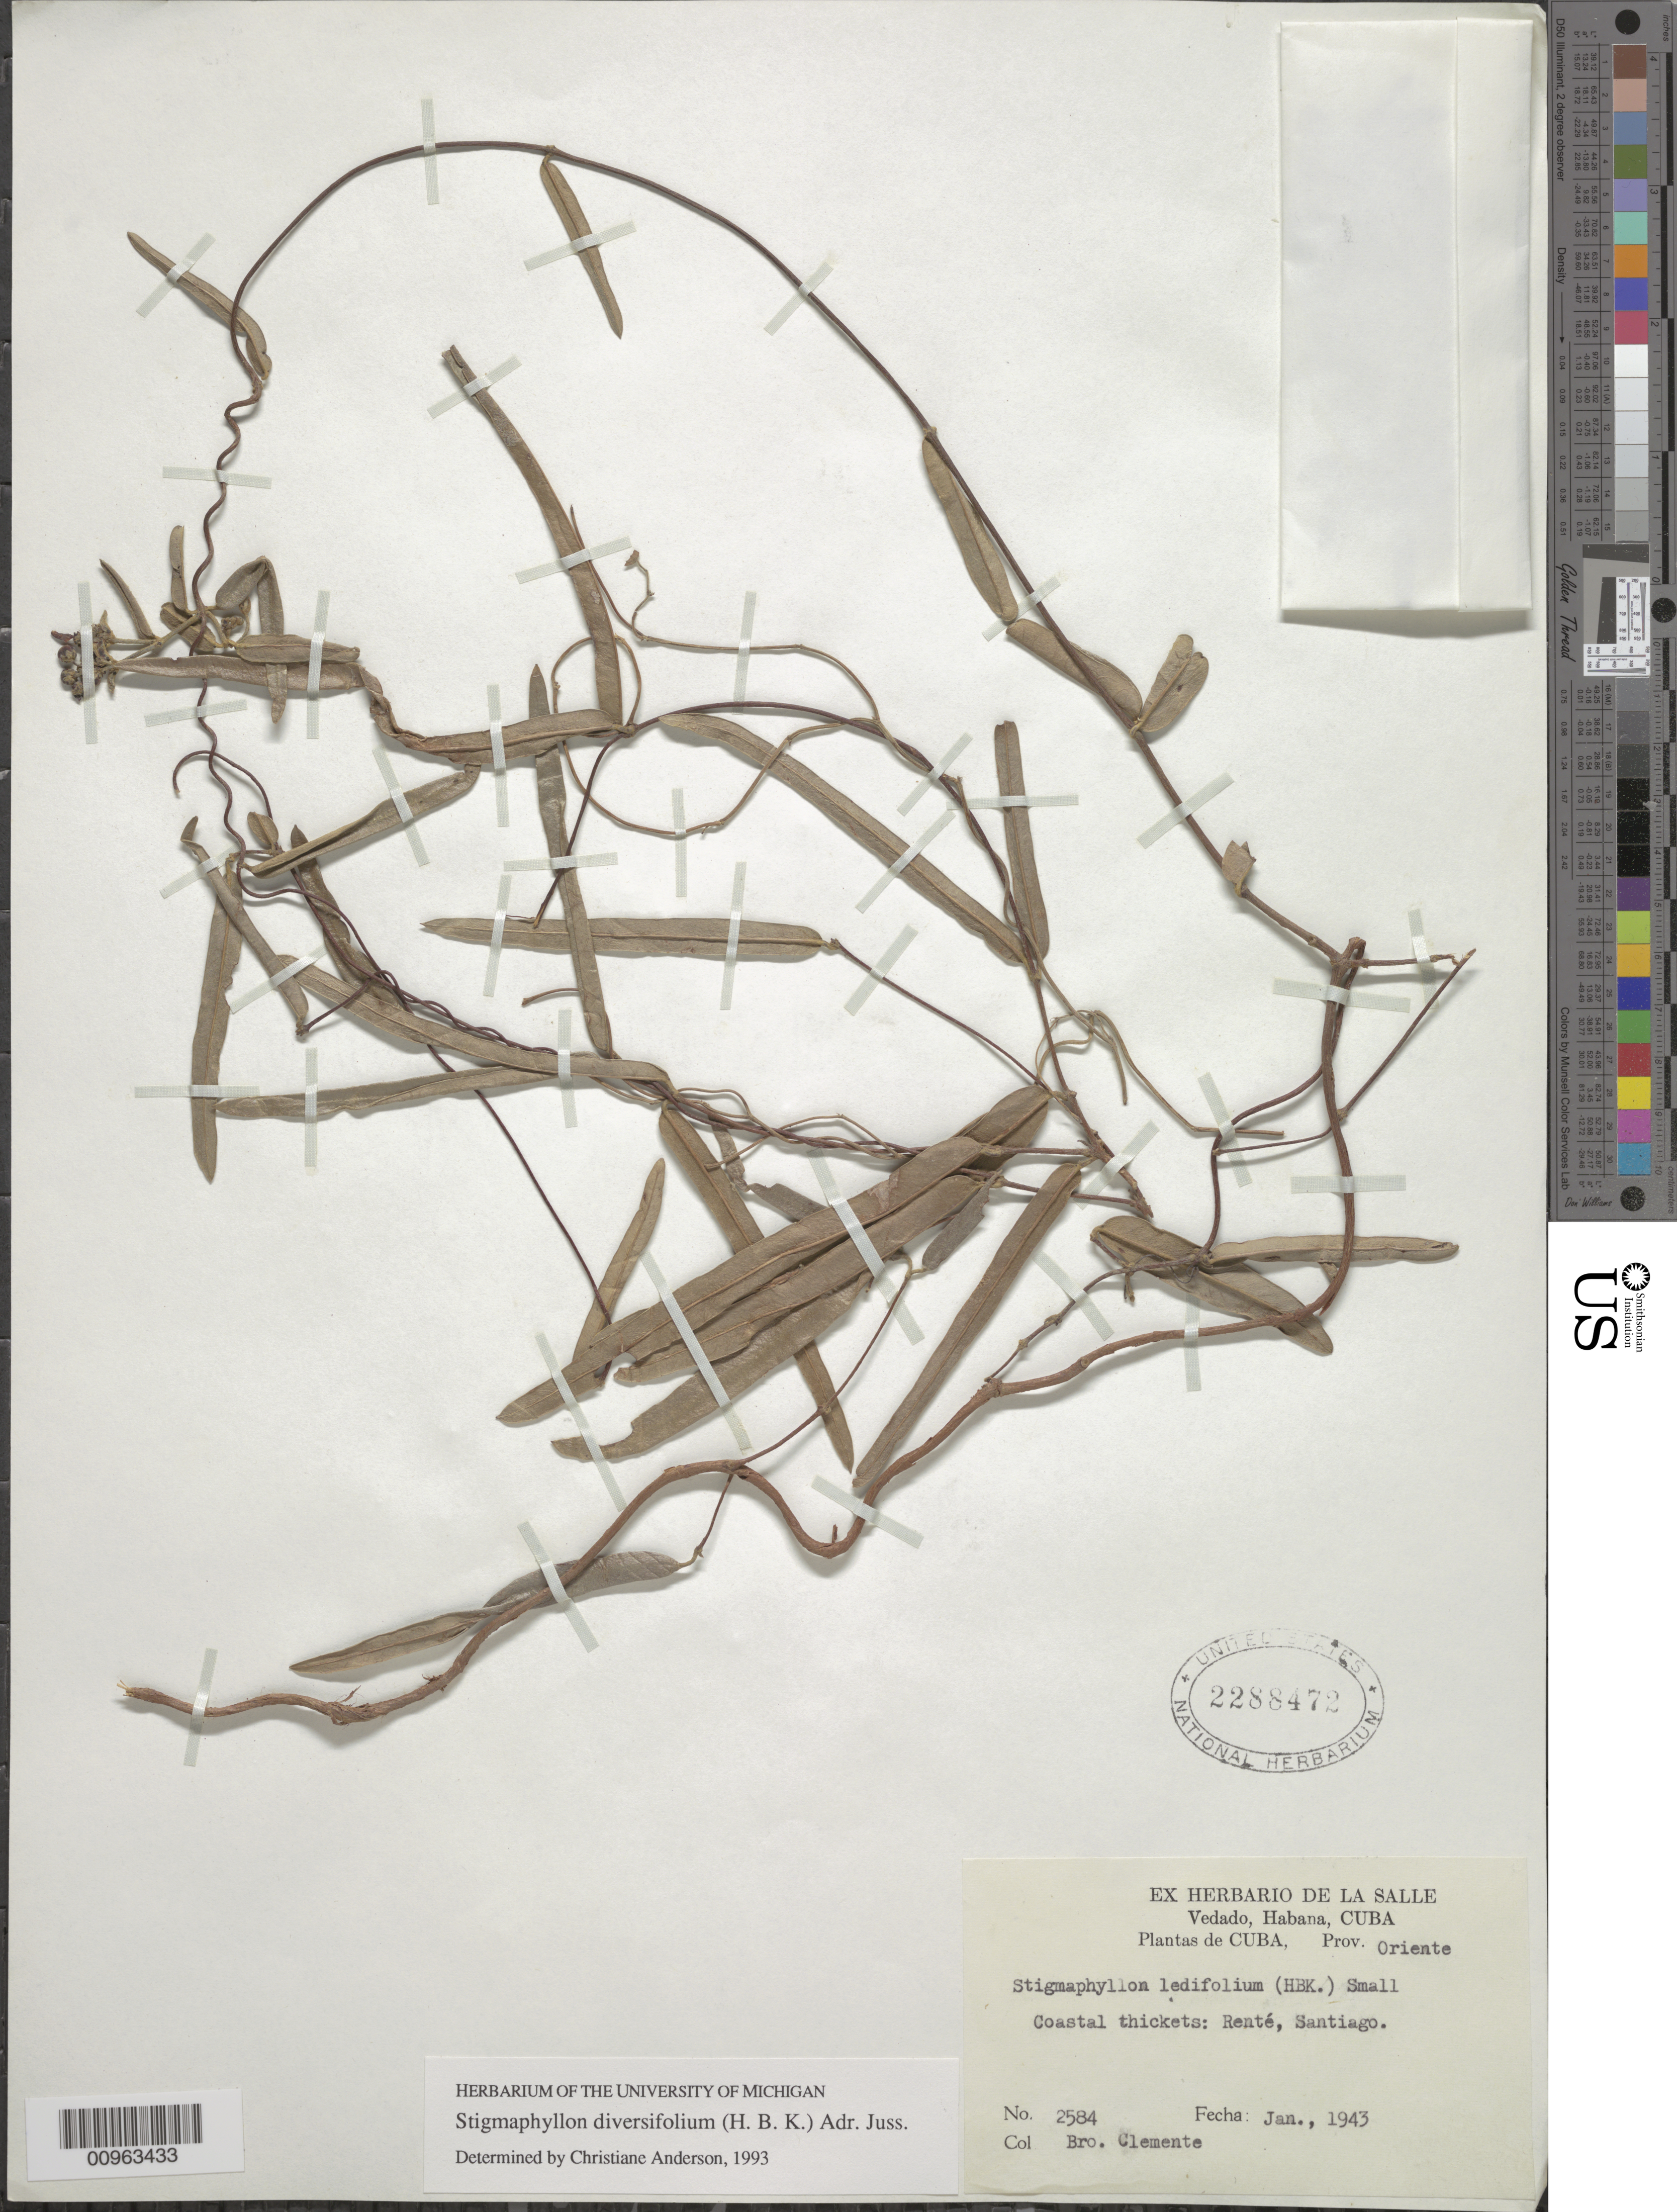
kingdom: Plantae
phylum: Tracheophyta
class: Magnoliopsida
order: Malpighiales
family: Malpighiaceae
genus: Stigmaphyllon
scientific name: Stigmaphyllon diversifolium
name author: (Kunth) A. Juss.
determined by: Anderson, C.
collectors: Bro. Clemente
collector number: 2584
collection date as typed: Jan 1943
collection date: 1943-01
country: Cuba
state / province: Santiago de Cuba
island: Cuba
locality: Renté, Santiago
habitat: Coastal thickets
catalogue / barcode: US 2288472